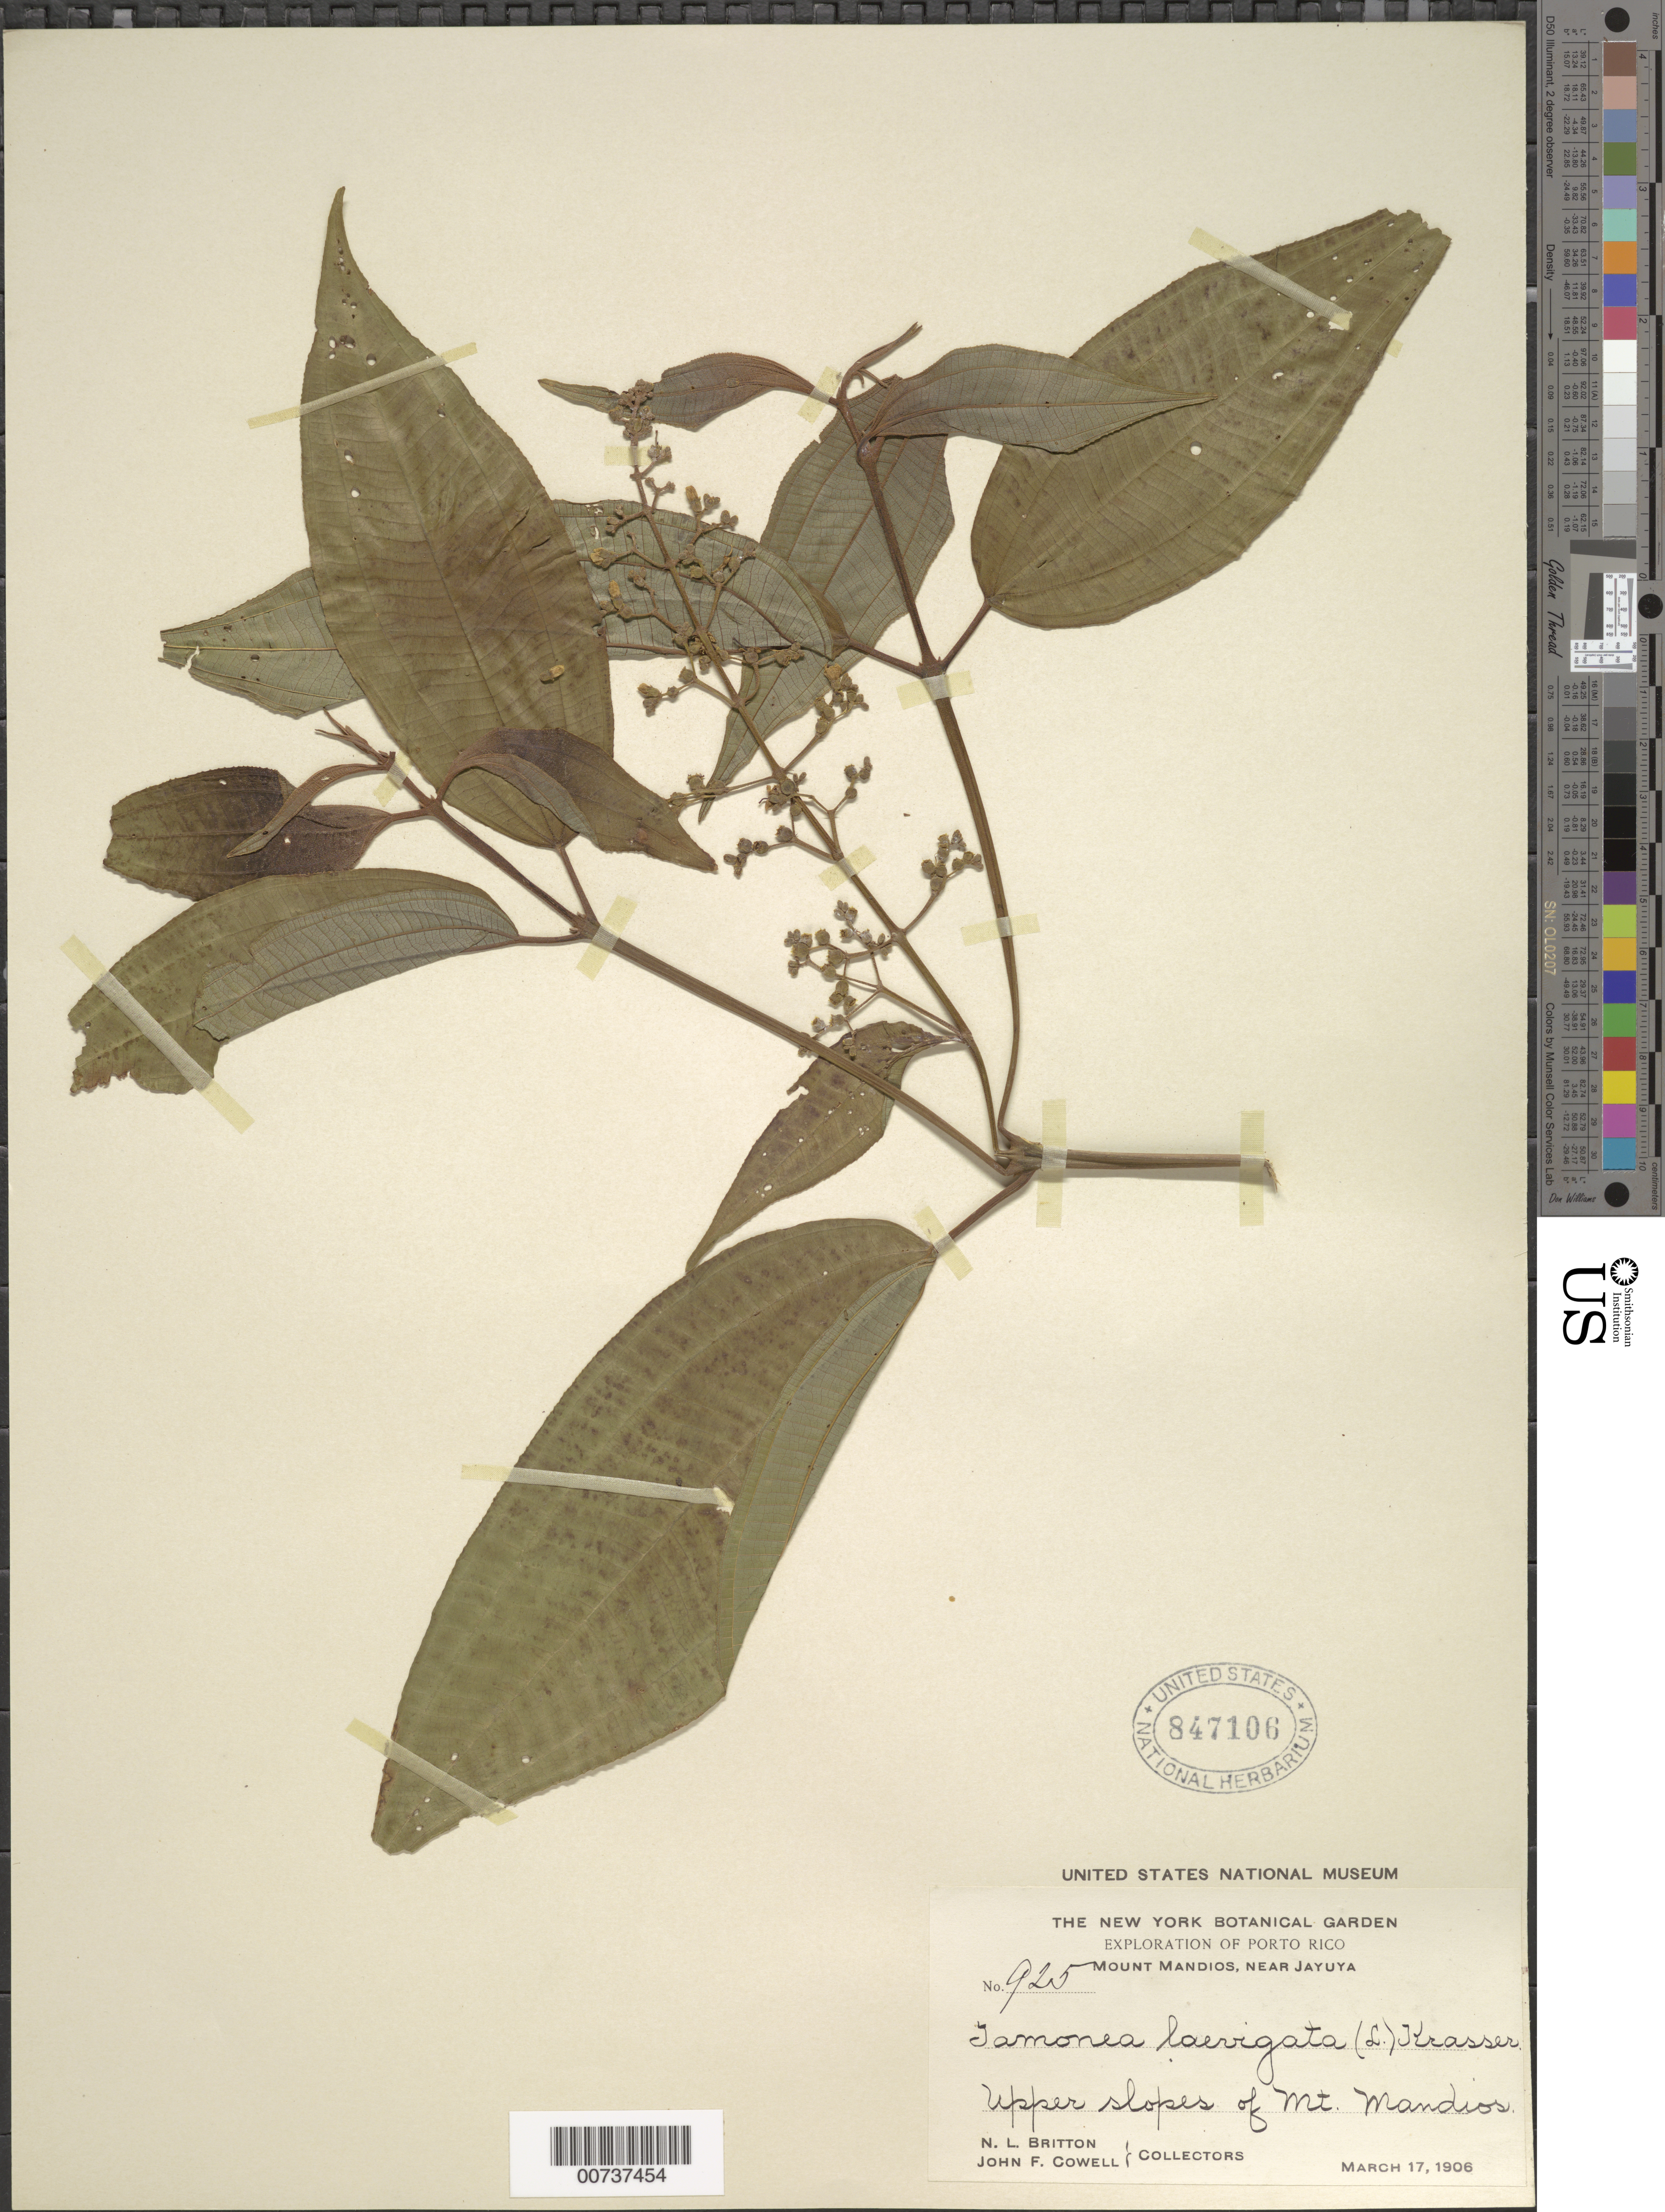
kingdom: Plantae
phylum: Tracheophyta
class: Magnoliopsida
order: Myrtales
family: Melastomataceae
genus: Miconia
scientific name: Miconia laevigata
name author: (L.) D. Don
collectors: N. Britton & J. F. Cowell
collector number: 925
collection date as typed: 17 Mar 1906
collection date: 1906-03-17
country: Puerto Rico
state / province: Jayuya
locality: Mount Mandios, near Jayuya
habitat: Upper slopes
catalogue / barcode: US 847106